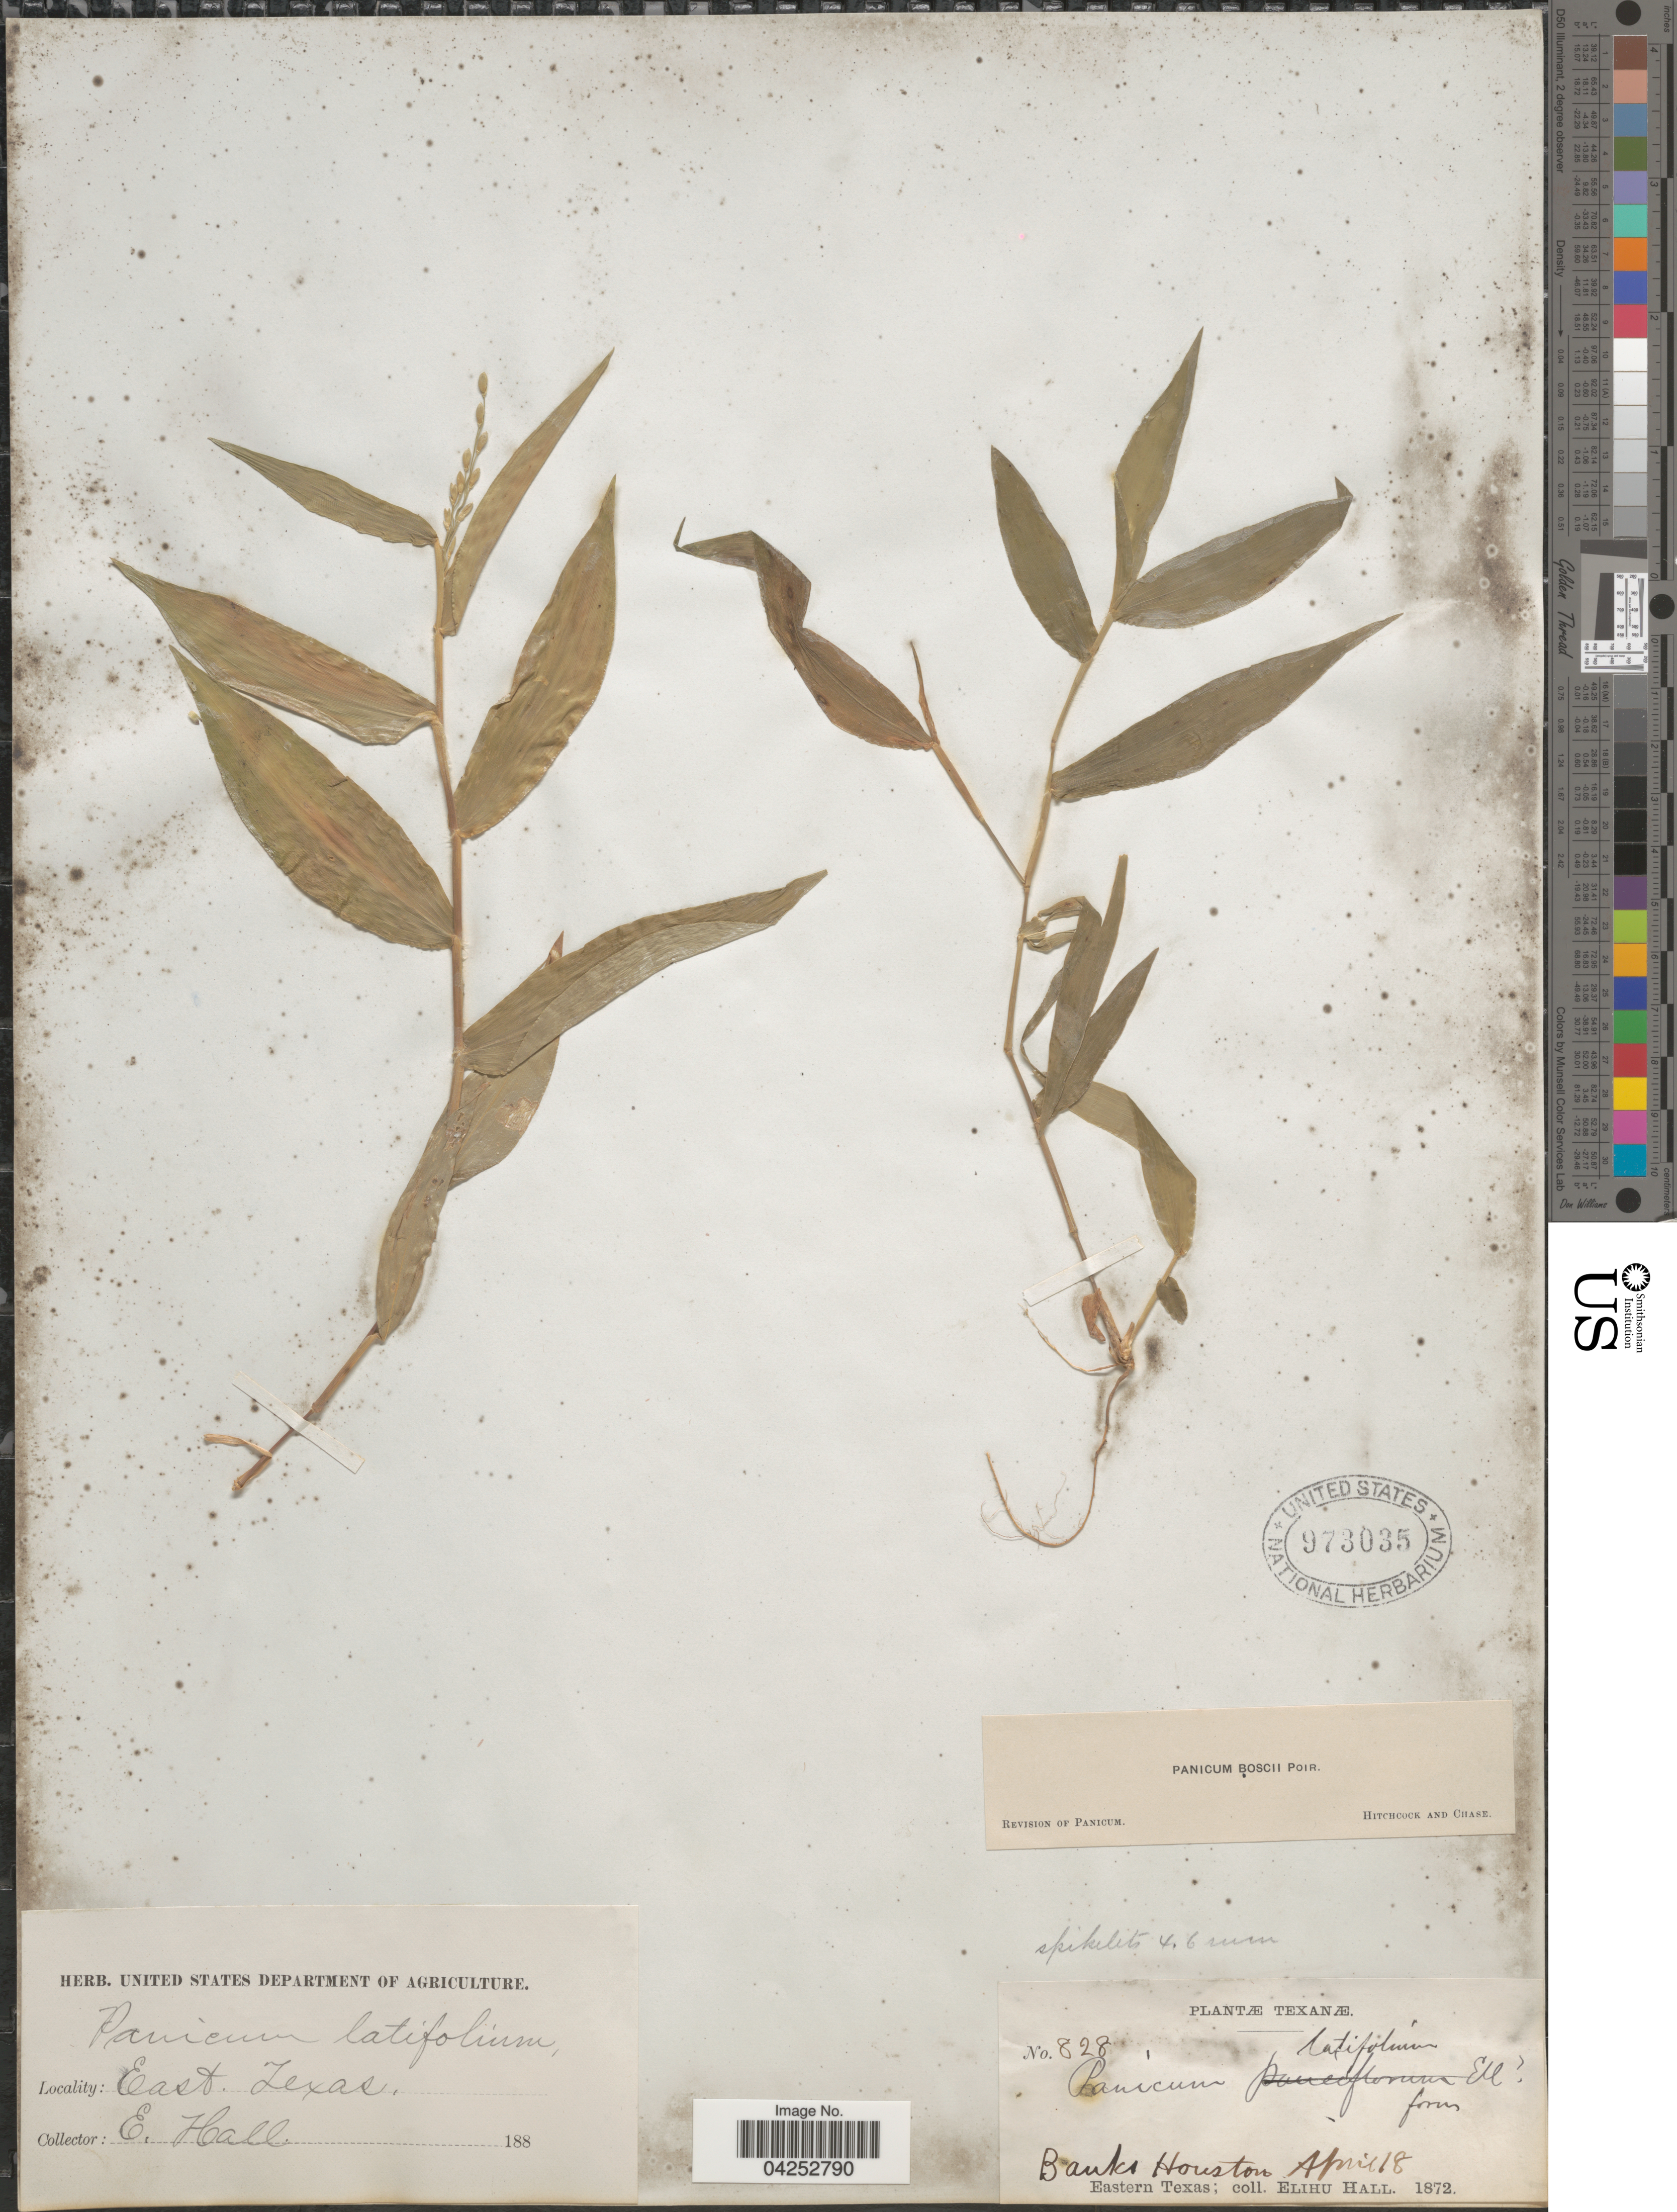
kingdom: Plantae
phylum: Tracheophyta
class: Liliopsida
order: Poales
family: Poaceae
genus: Dichanthelium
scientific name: Dichanthelium boscii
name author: (Poir.) Gould & C.A. Clark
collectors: E. Hall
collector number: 828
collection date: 1872-04-18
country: United States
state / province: Texas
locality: East Texas. Texanæ. Banks Houston.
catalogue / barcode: US 973035